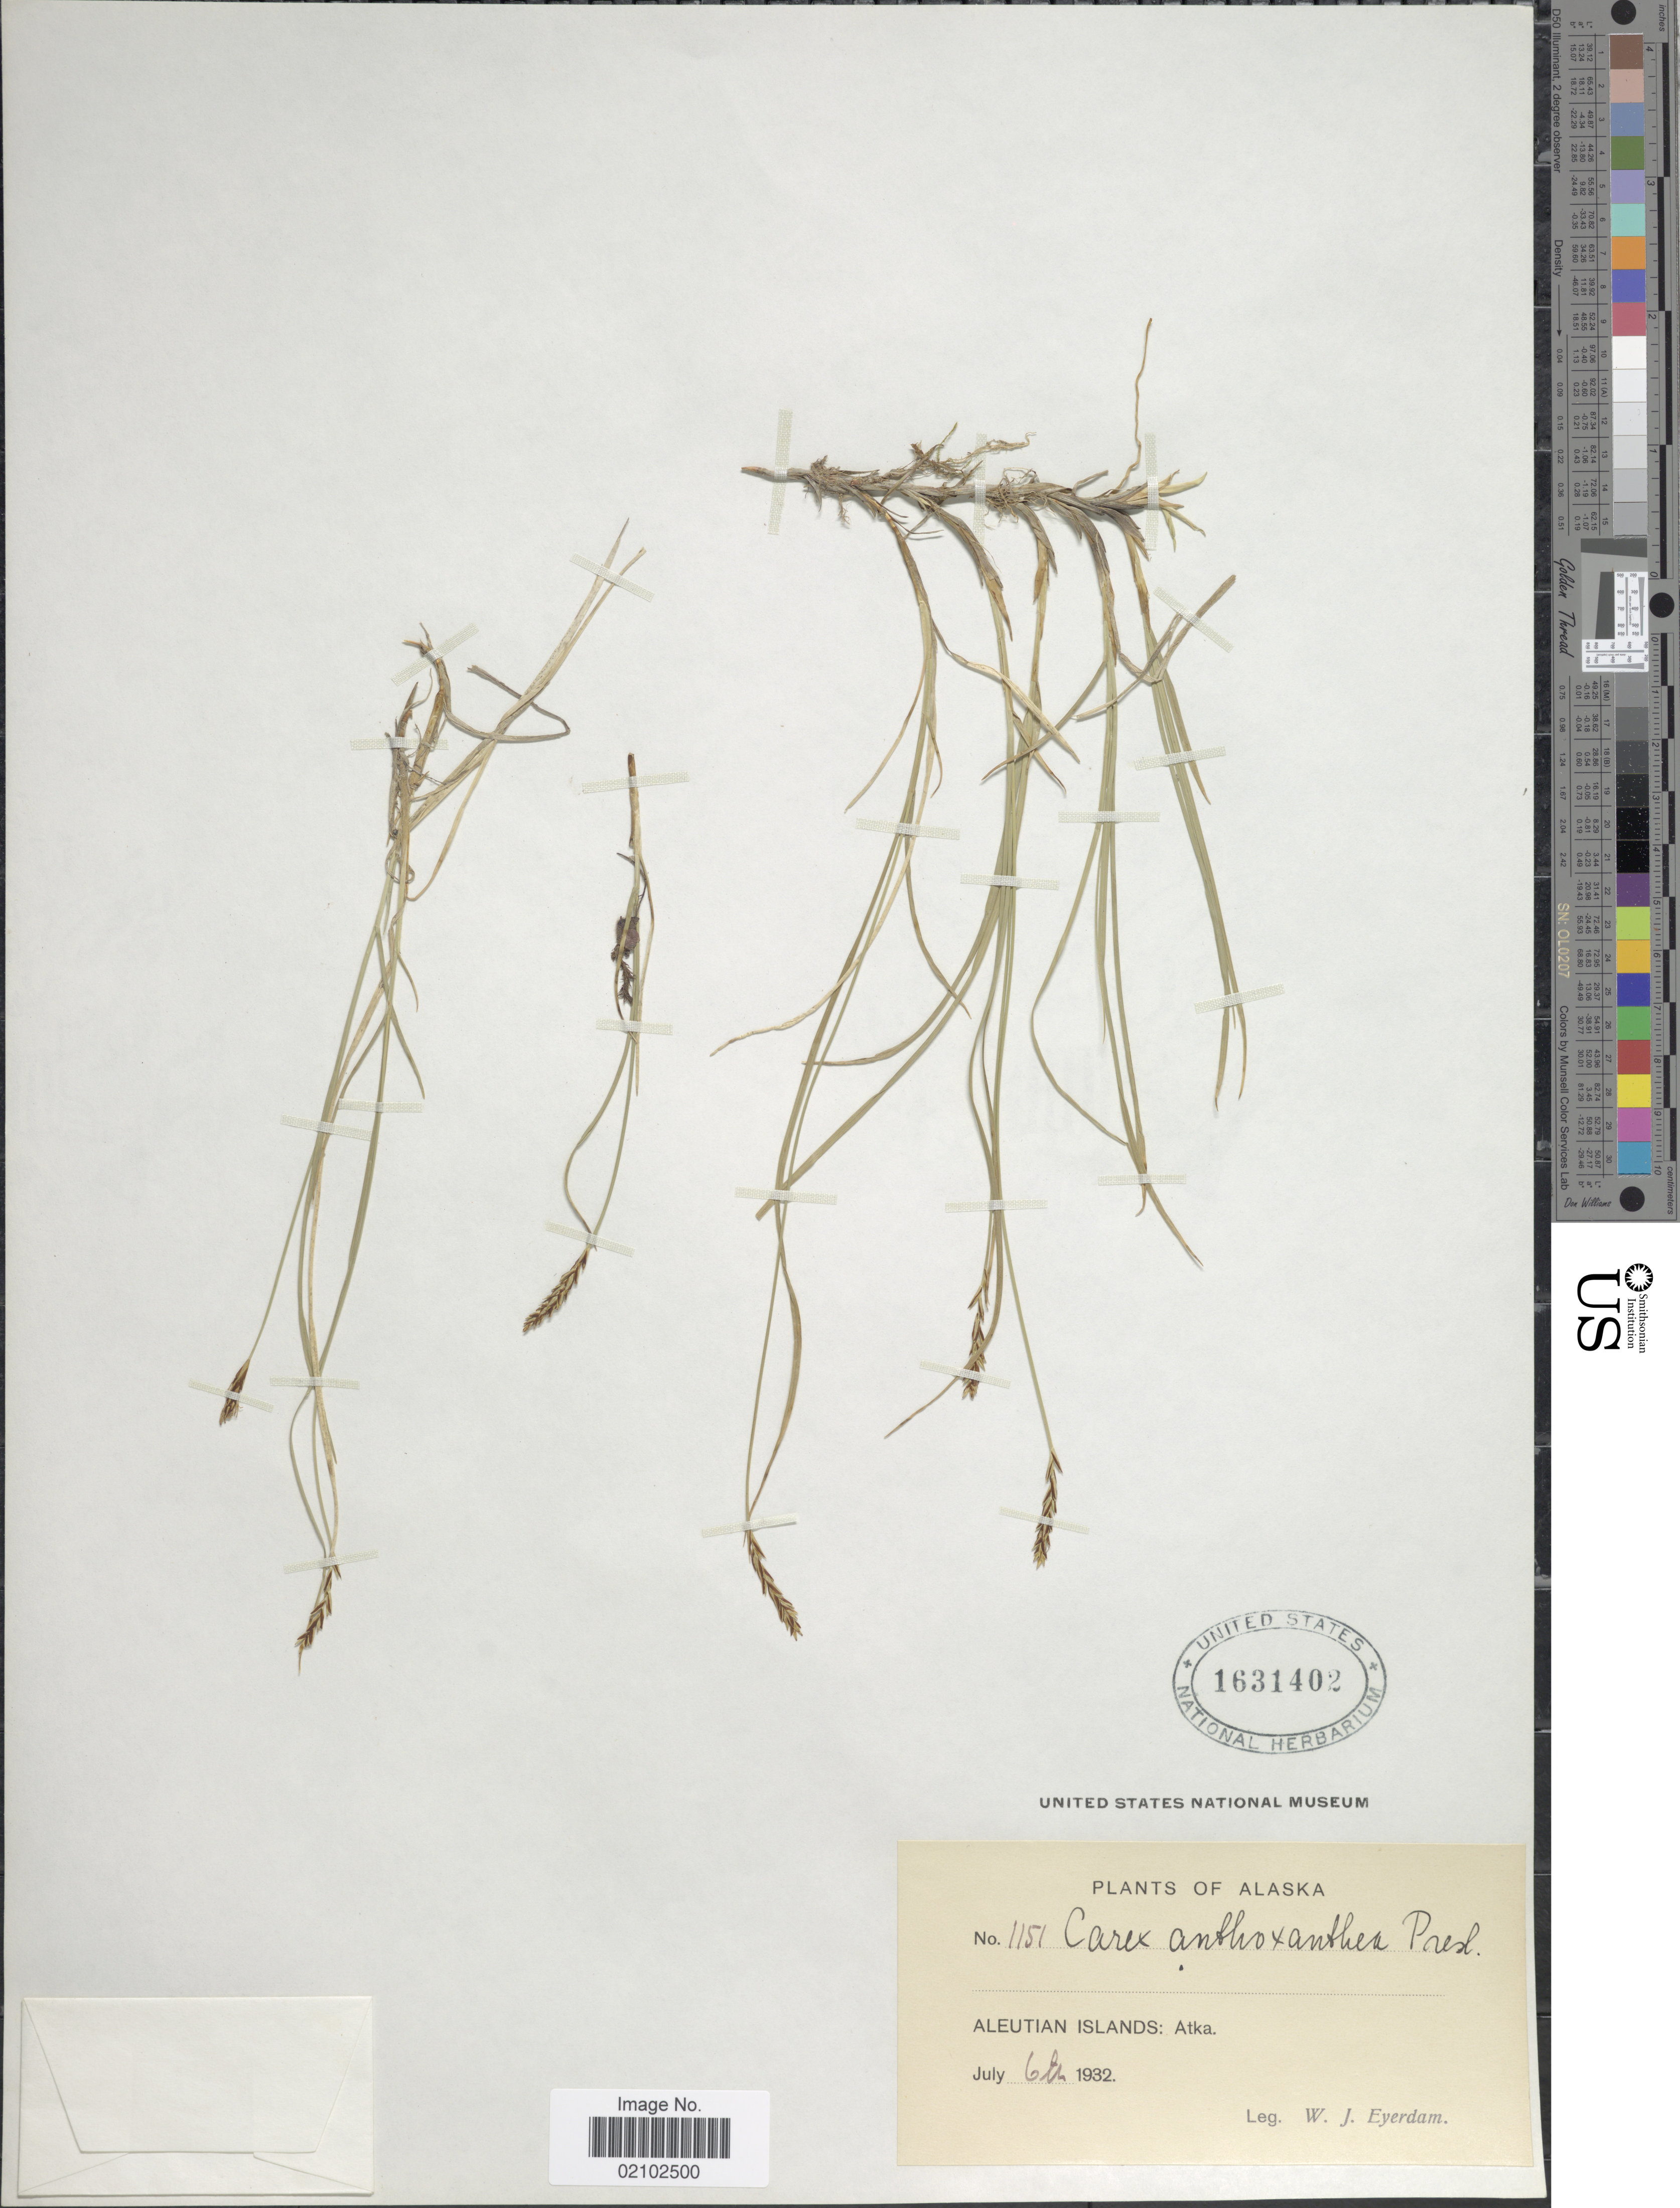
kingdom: Plantae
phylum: Tracheophyta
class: Liliopsida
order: Poales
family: Cyperaceae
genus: Carex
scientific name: Carex anthoxanthea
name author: J. Presl & C. Presl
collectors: W. J. Eyerdam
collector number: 1151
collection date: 1932-07-06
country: United States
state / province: Alaska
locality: Aleutian Island: Atka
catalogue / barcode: US 1631402